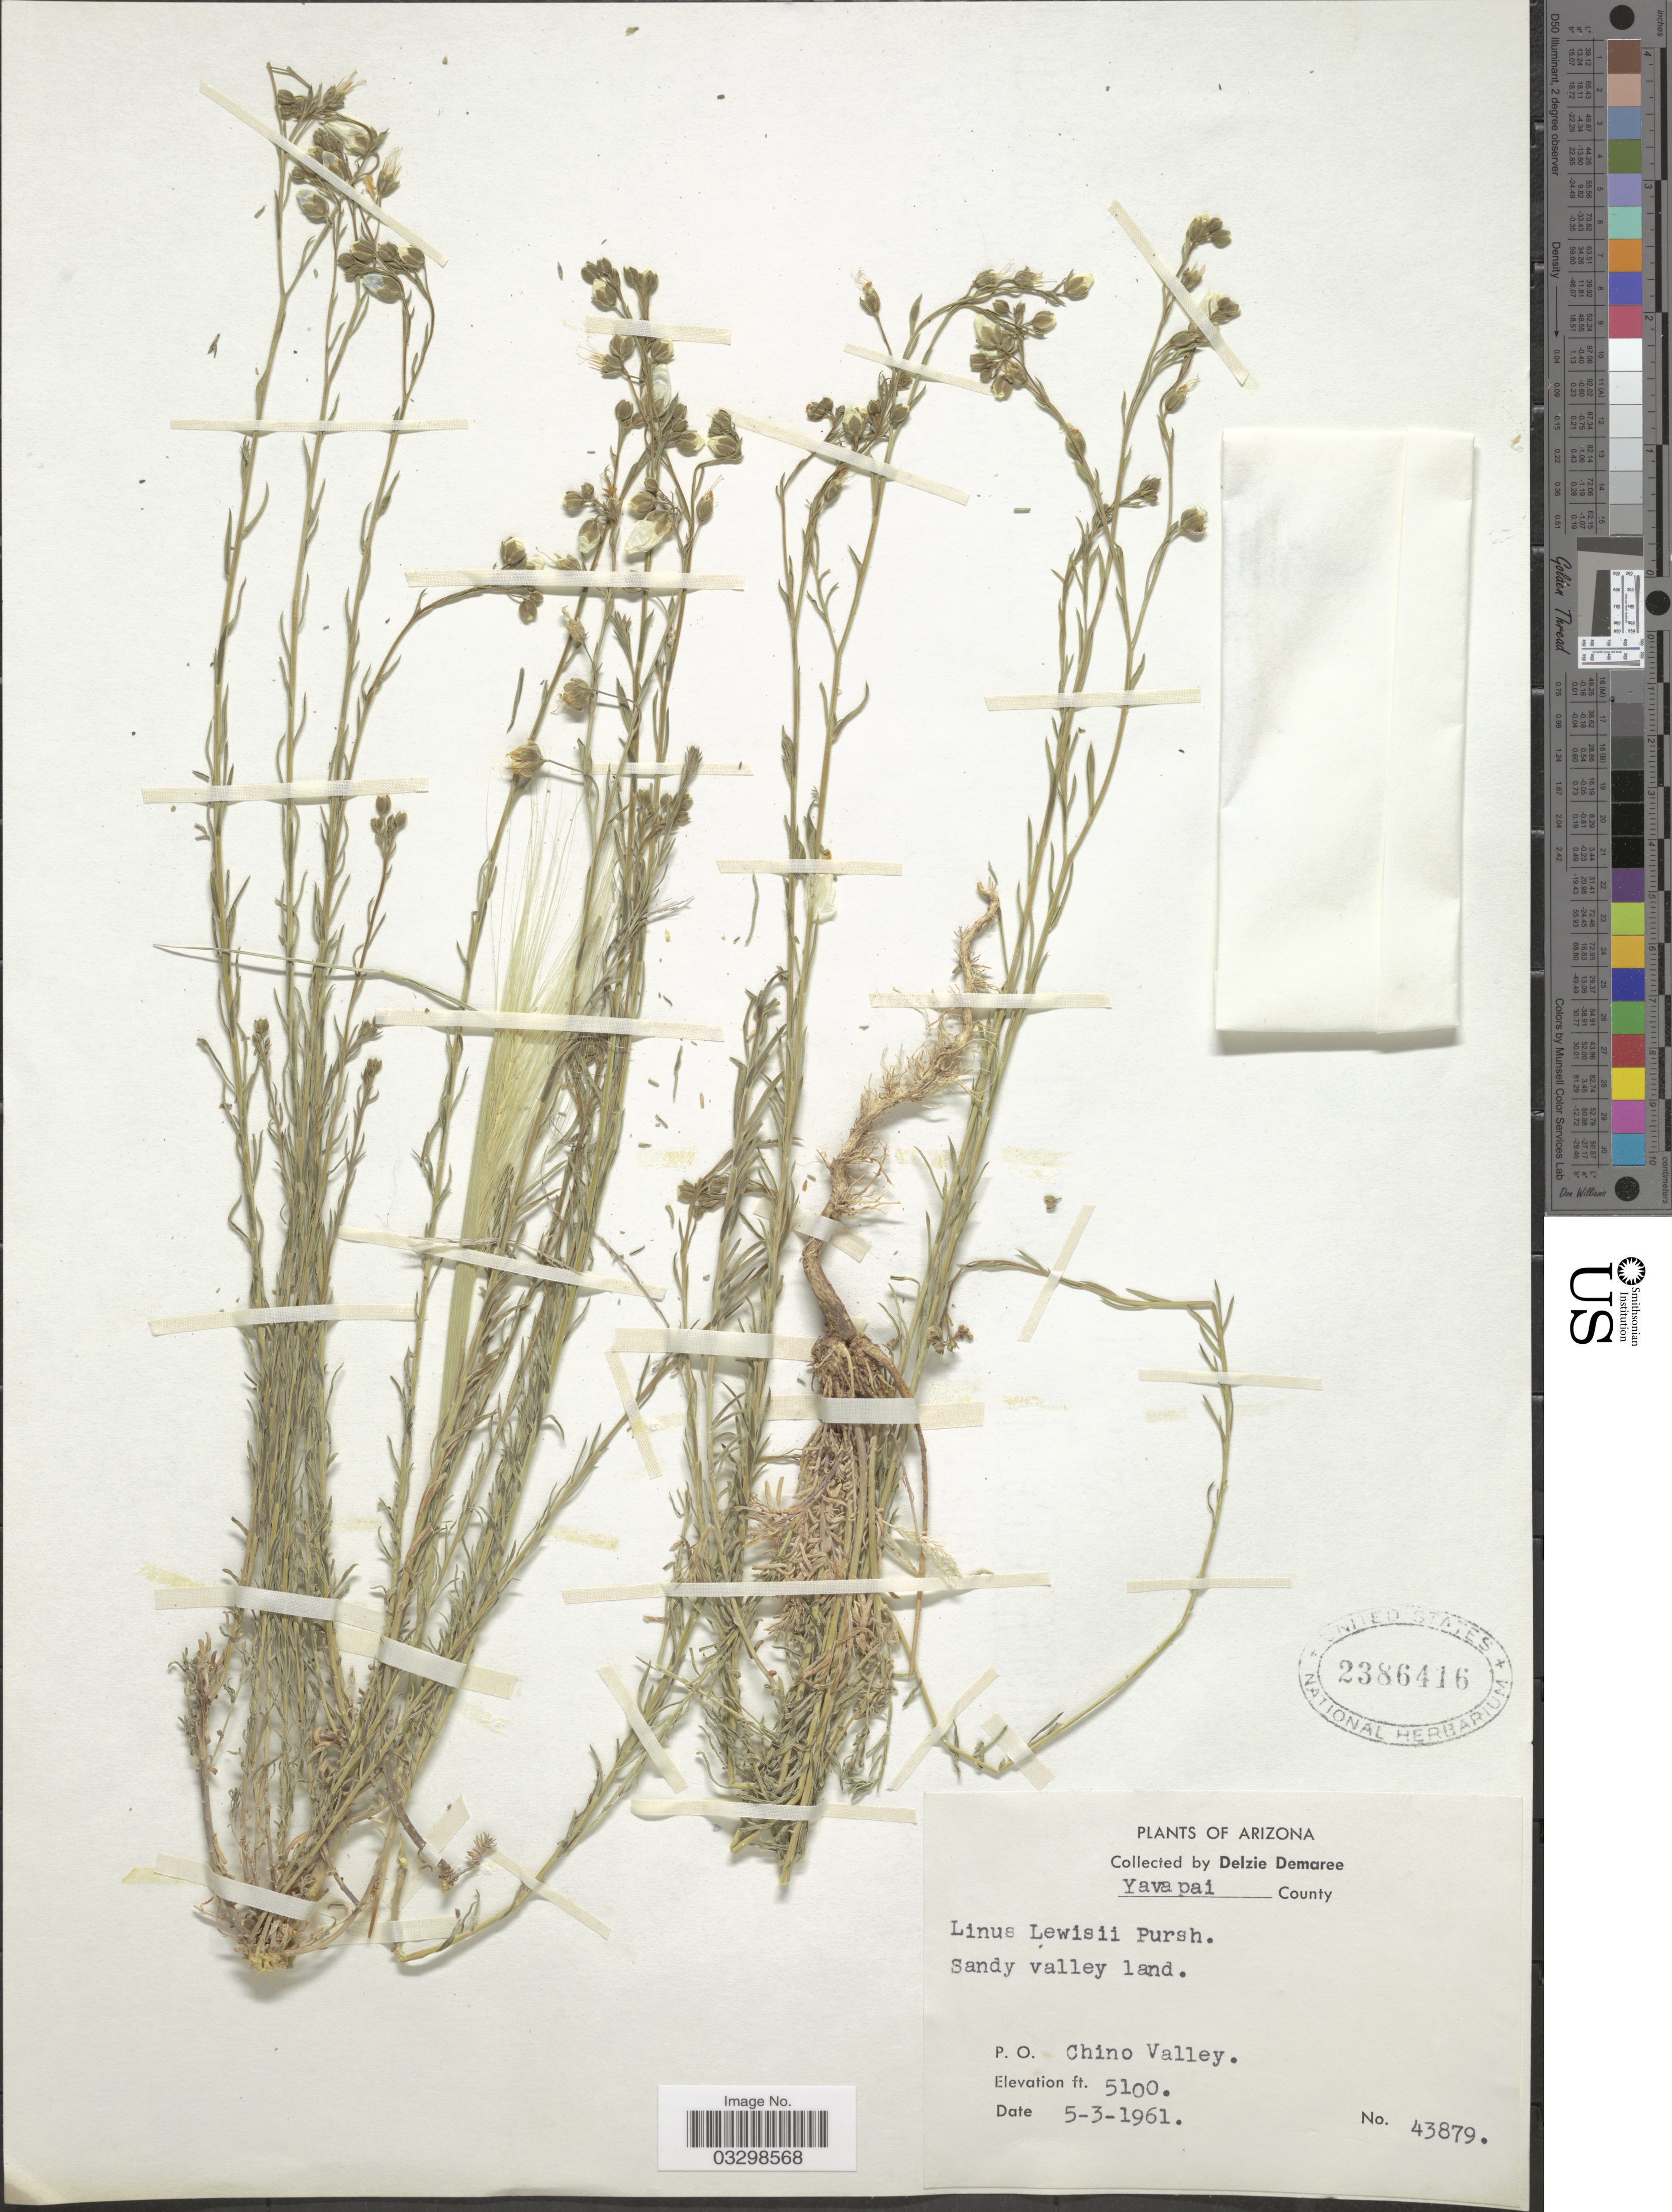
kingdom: Plantae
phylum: Tracheophyta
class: Magnoliopsida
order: Malpighiales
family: Linaceae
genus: Linum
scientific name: Linum lewisii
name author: Pursh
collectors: D. Demaree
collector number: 43879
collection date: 1961-05-03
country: United States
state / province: Arizona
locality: Yavapai County. P.O. Chino Valley.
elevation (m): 1554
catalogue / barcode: US 2386416